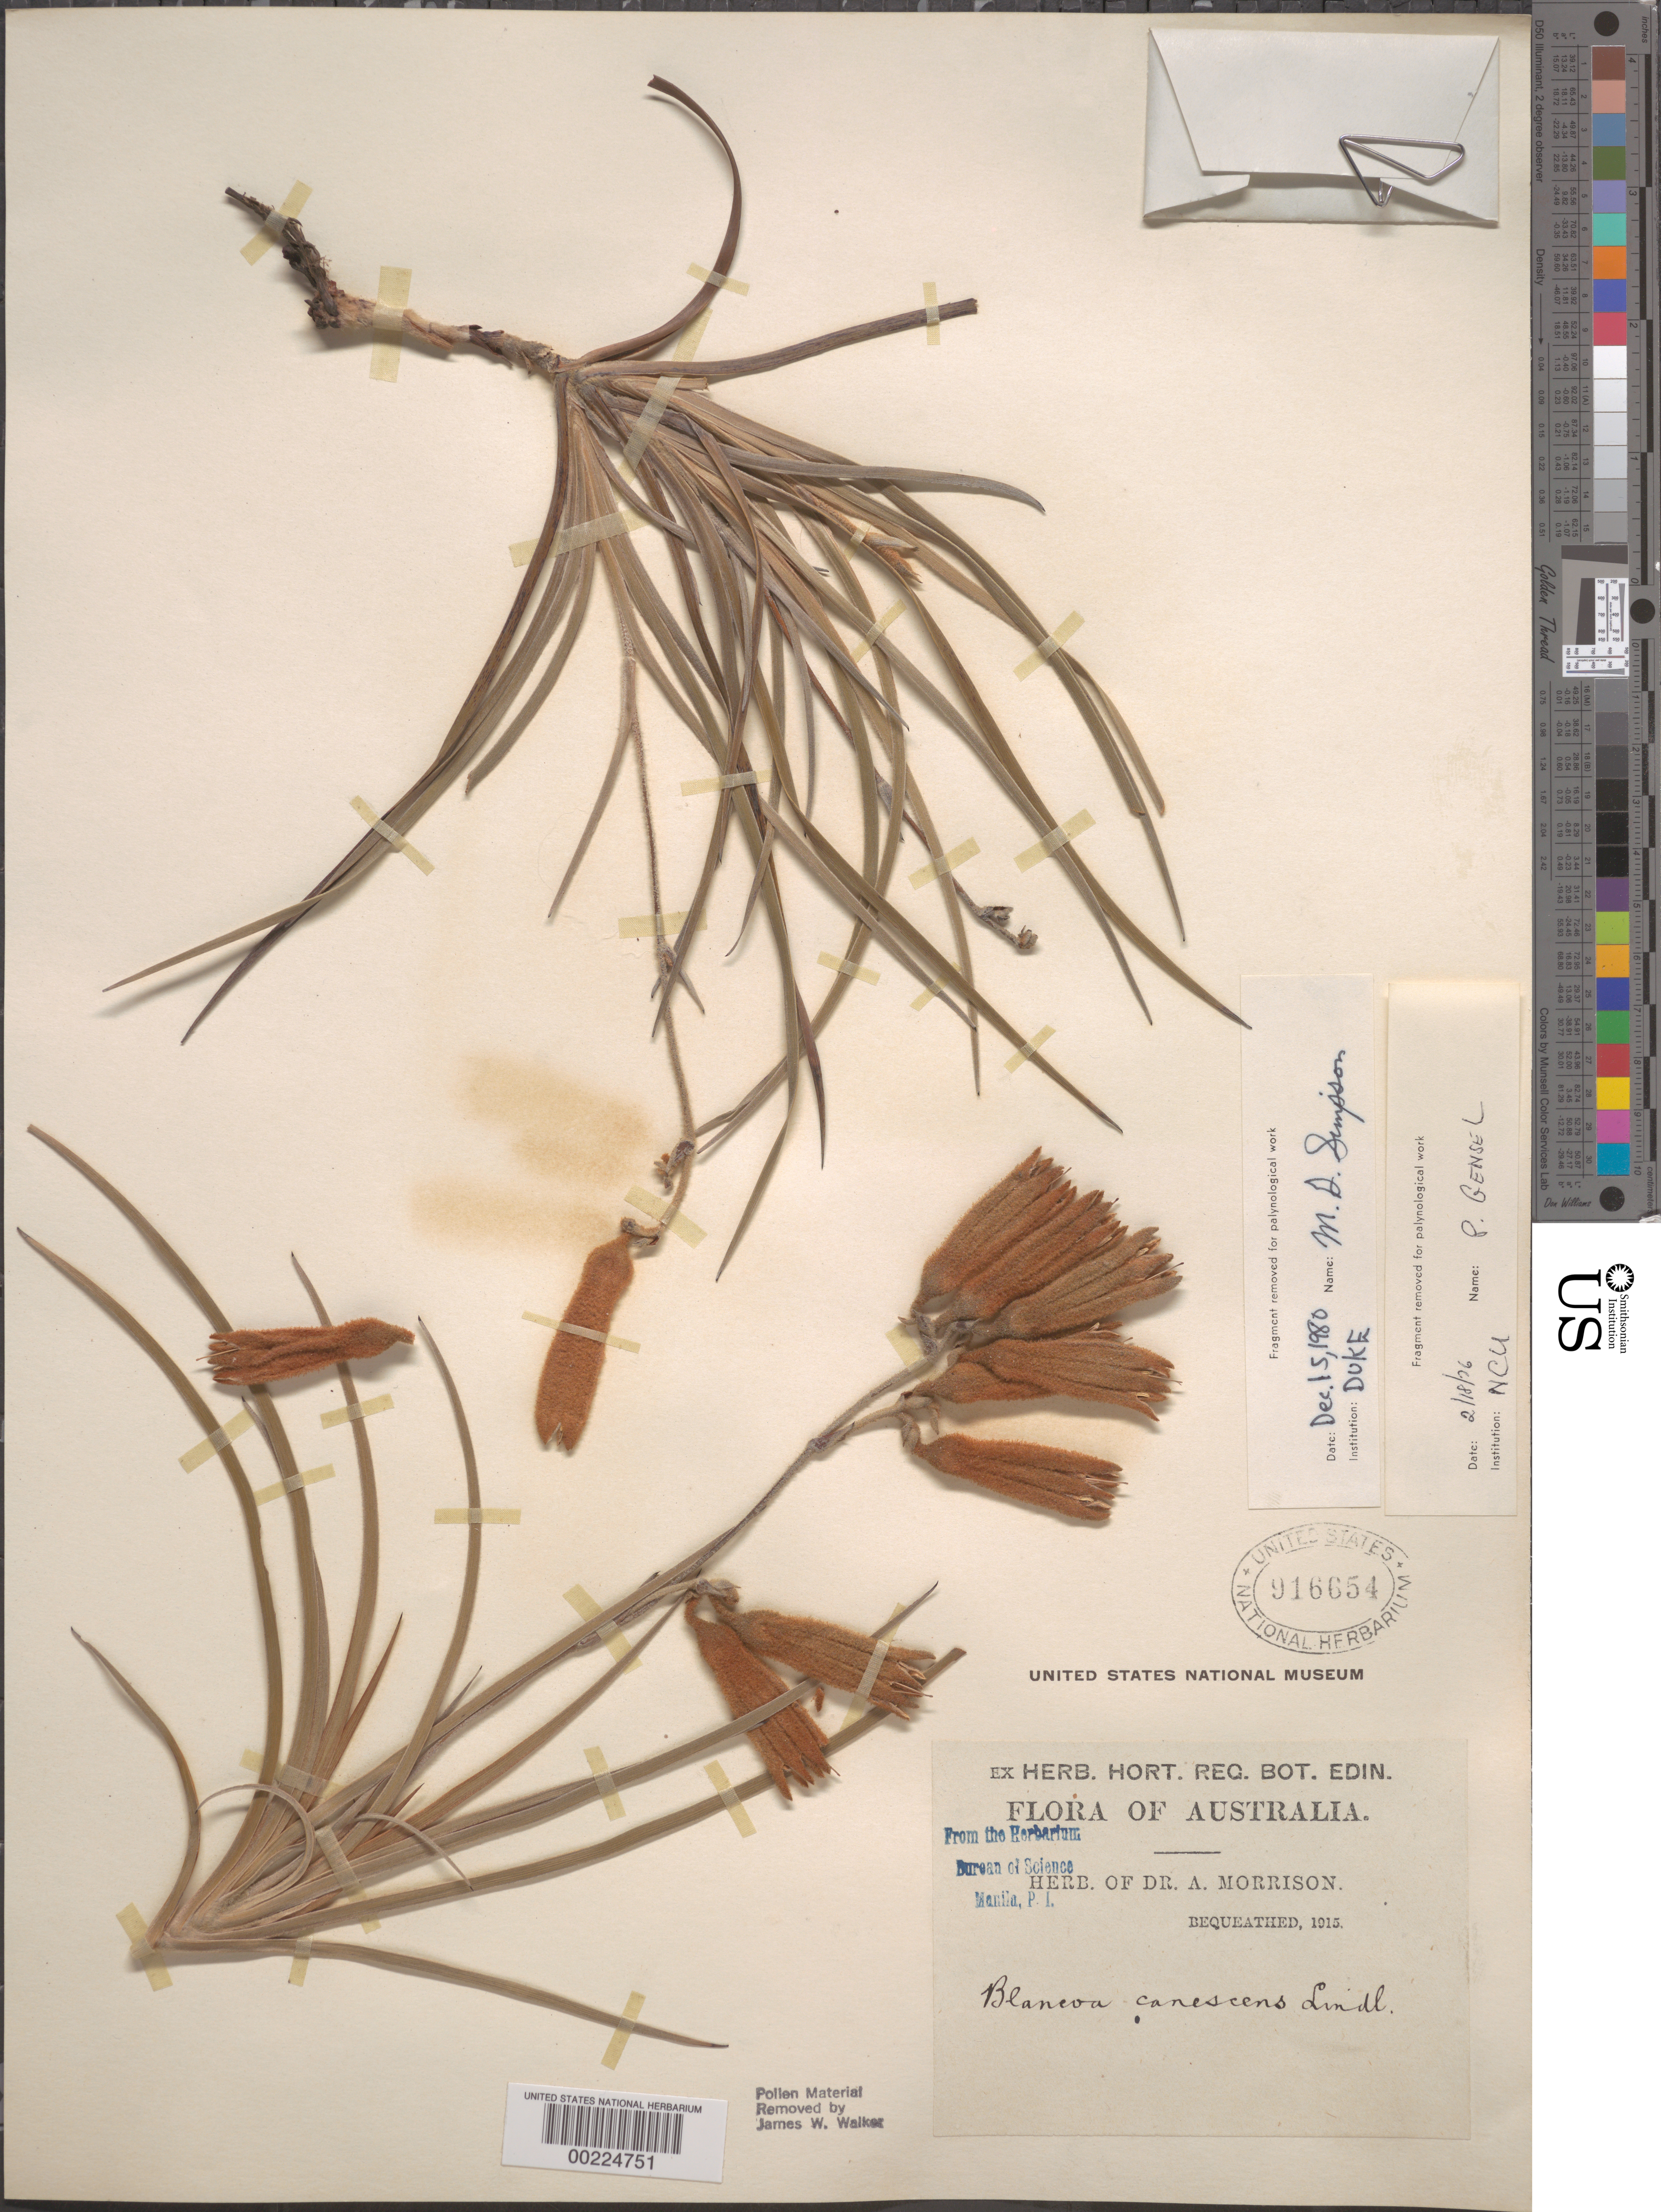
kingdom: Plantae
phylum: Tracheophyta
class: Liliopsida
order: Commelinales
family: Haemodoraceae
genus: Blancoa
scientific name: Blancoa canescens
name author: Lindl.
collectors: Wilkes Explor. Exped.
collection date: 1838/1842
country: Australia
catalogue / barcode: US 916654